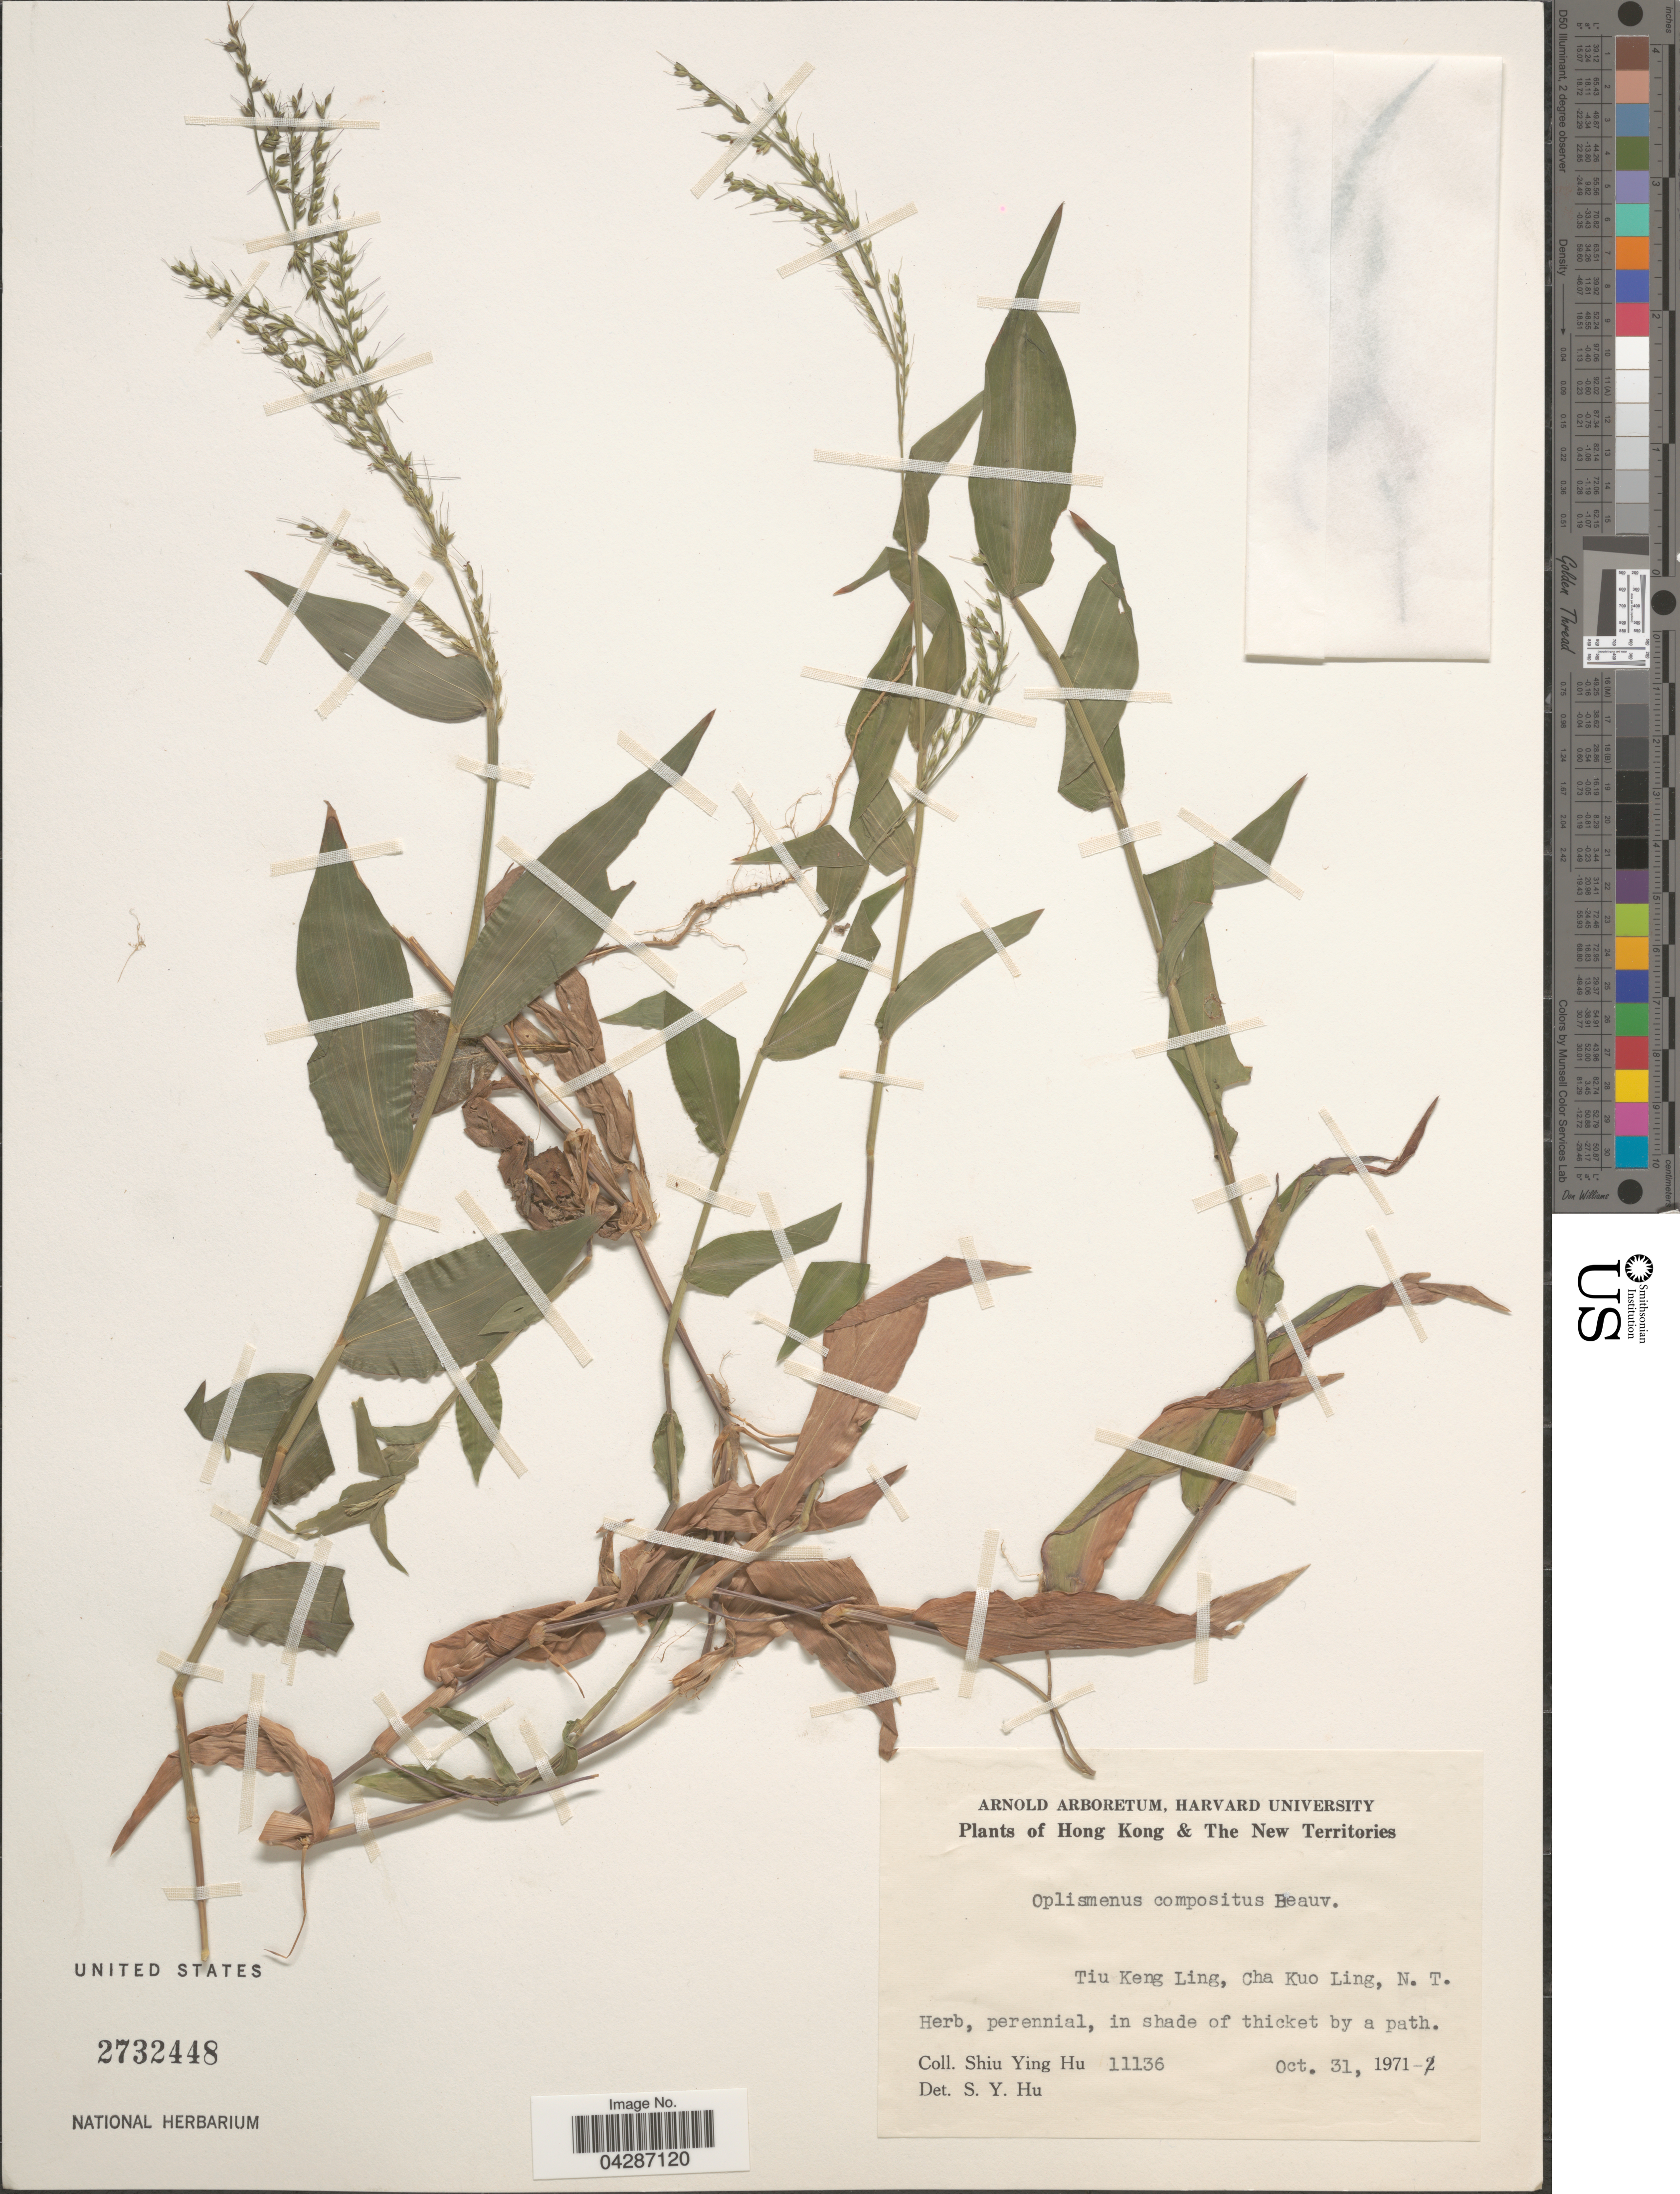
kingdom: Plantae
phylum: Tracheophyta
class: Liliopsida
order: Poales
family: Poaceae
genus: Oplismenus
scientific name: Oplismenus compositus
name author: (L.) P. Beauv.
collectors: S. Y. Hu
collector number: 11136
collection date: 1971-10-31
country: China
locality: Tiu Keng Ling, Cha Kuo Ling, N. T.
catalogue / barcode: US 2732448